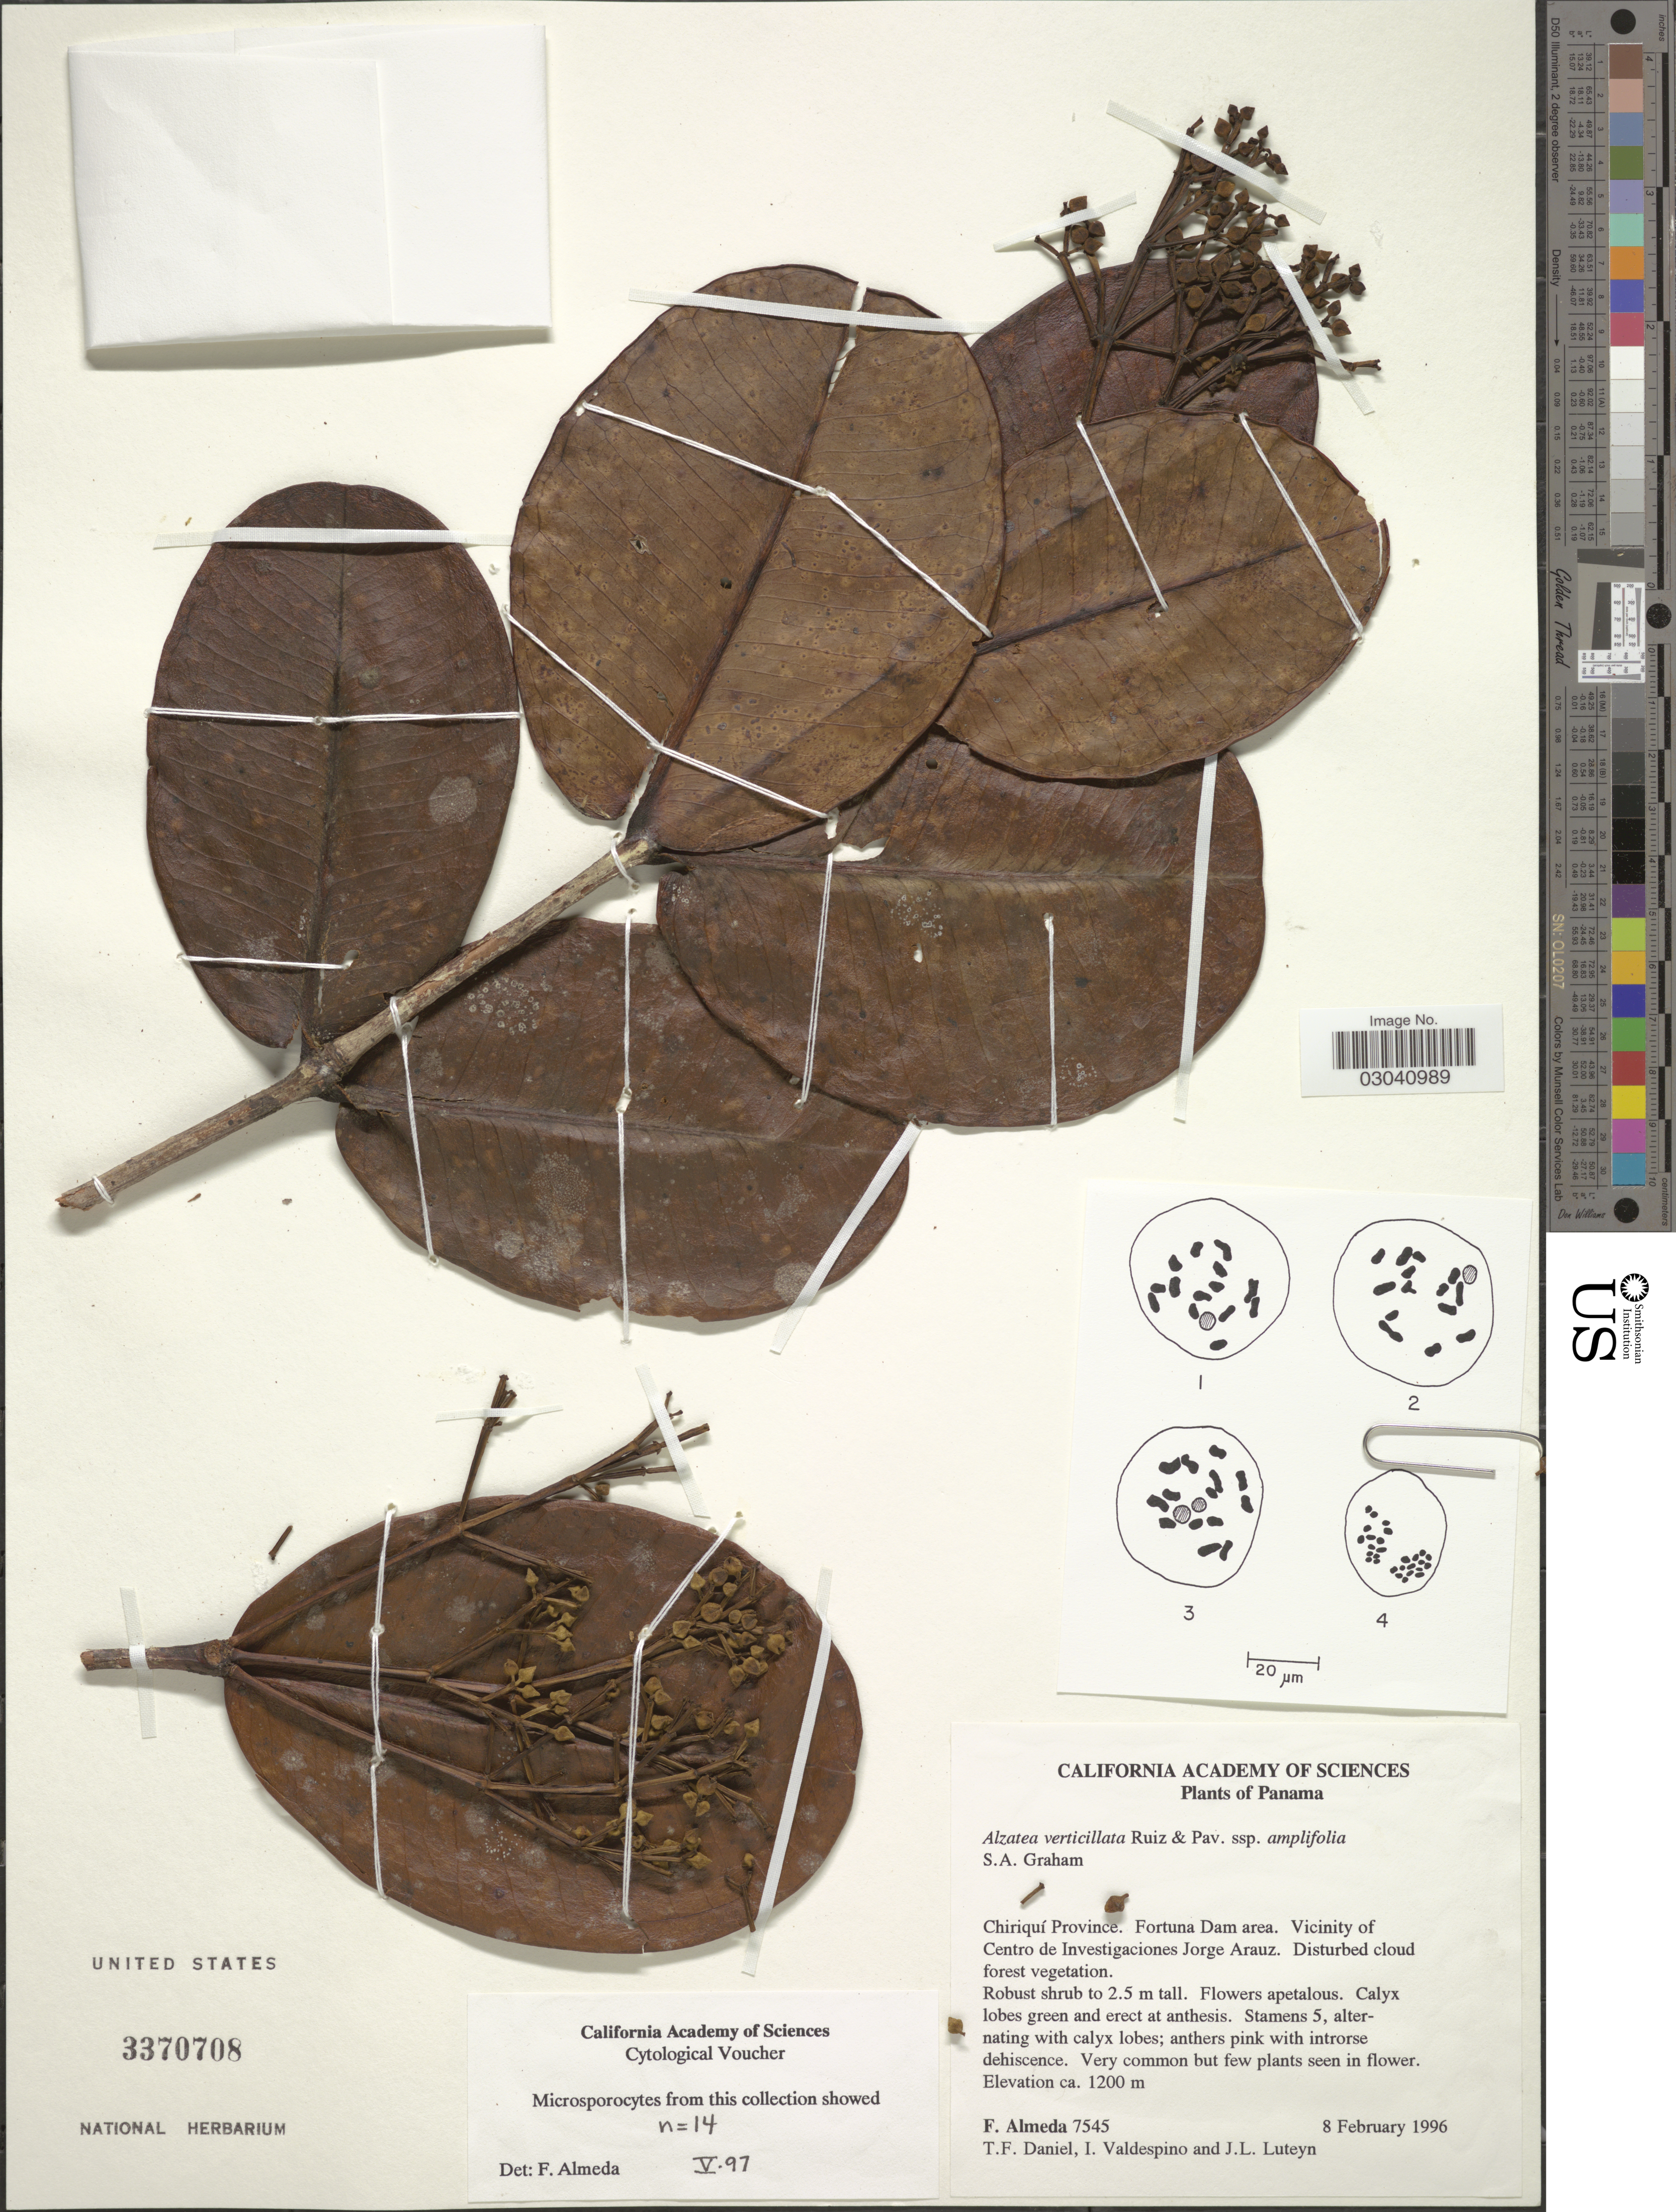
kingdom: Plantae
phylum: Tracheophyta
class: Magnoliopsida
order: Myrtales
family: Alzateaceae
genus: Alzatea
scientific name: Alzatea verticillata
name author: Ruiz & Pav.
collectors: F. Almeda, T. F. Daniel, I. Valdespino & J. Luteyn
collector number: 7545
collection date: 1996-02-08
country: Panama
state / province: Chiriqui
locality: Fortuna Dam area. Vicinity of Centro de Investigaciones Jorge Arauz.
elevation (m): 1200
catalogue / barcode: US 3370708